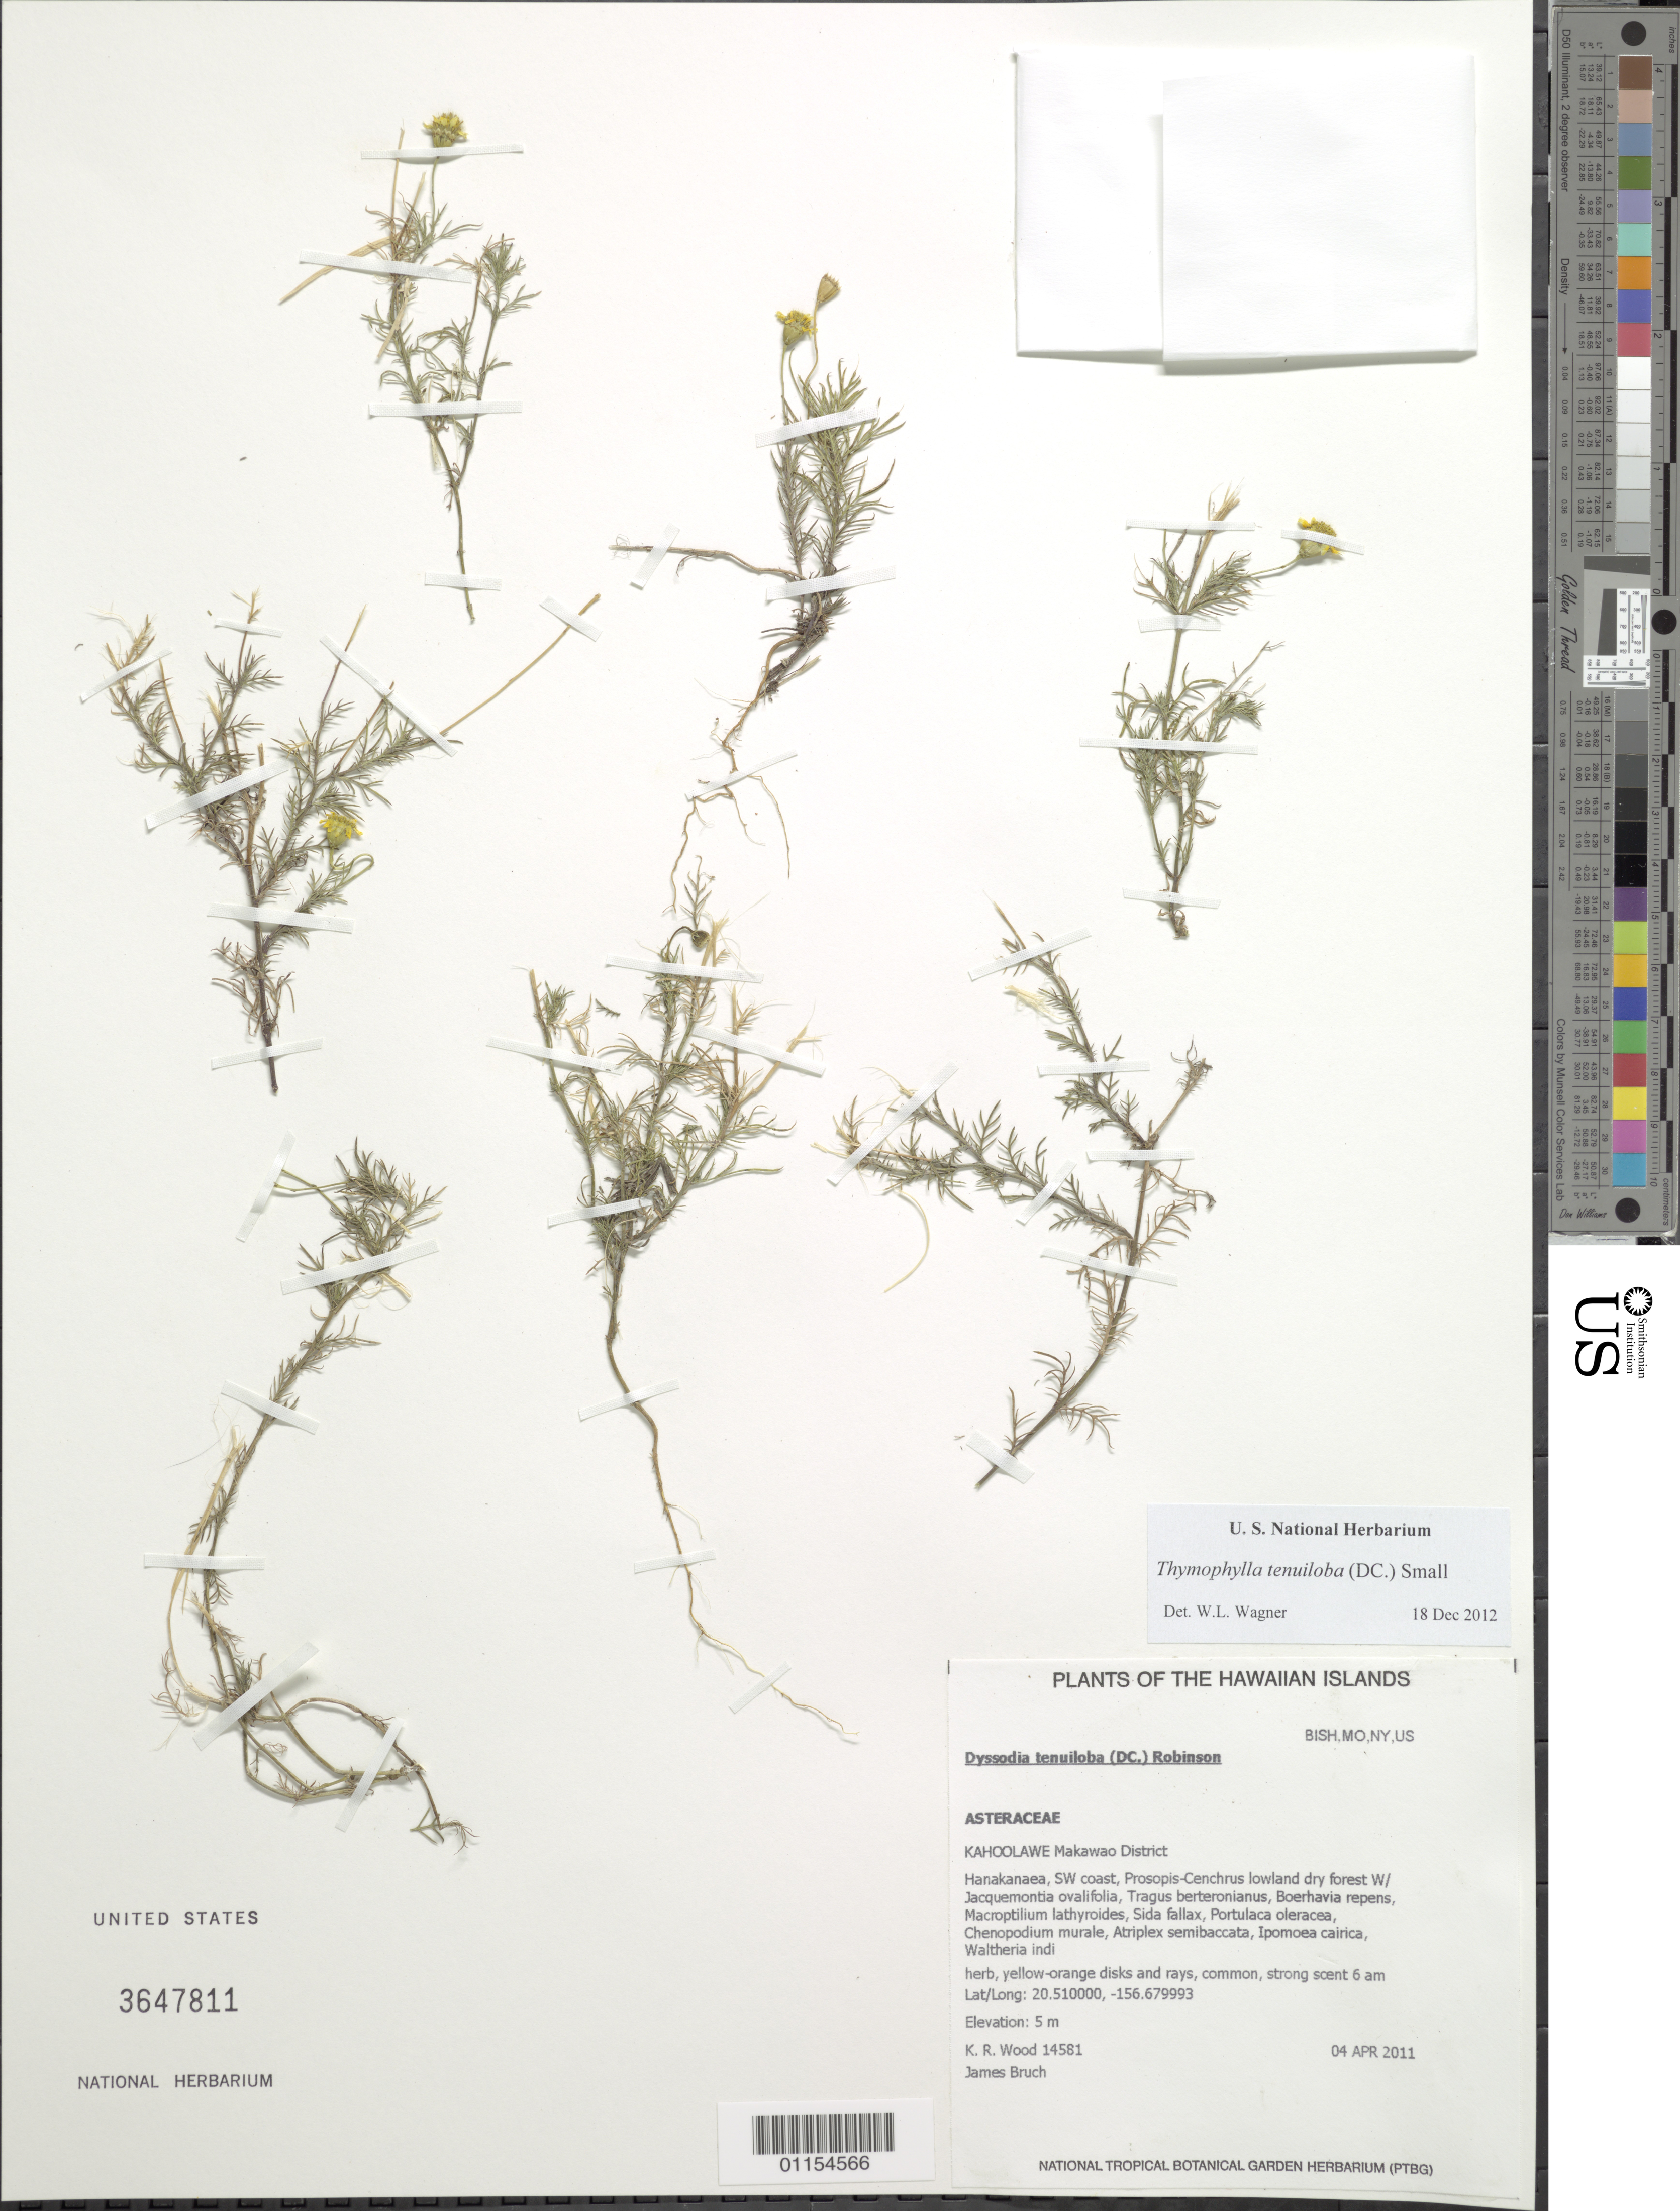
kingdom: Plantae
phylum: Tracheophyta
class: Magnoliopsida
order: Asterales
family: Asteraceae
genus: Thymophylla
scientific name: Thymophylla tenuiloba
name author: (DC.) Small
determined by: Wagner, W. L., (BOT), Smithsonian Institution - National Museum of Natural History (UNITED STATES)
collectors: K. R. Wood & J. Bruch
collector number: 14581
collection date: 2011-04-04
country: United States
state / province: Hawaii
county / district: Maui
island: Kaho'olawe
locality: Makawao District, Hanakanaea, SW Coast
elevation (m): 5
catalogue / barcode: US 3647811